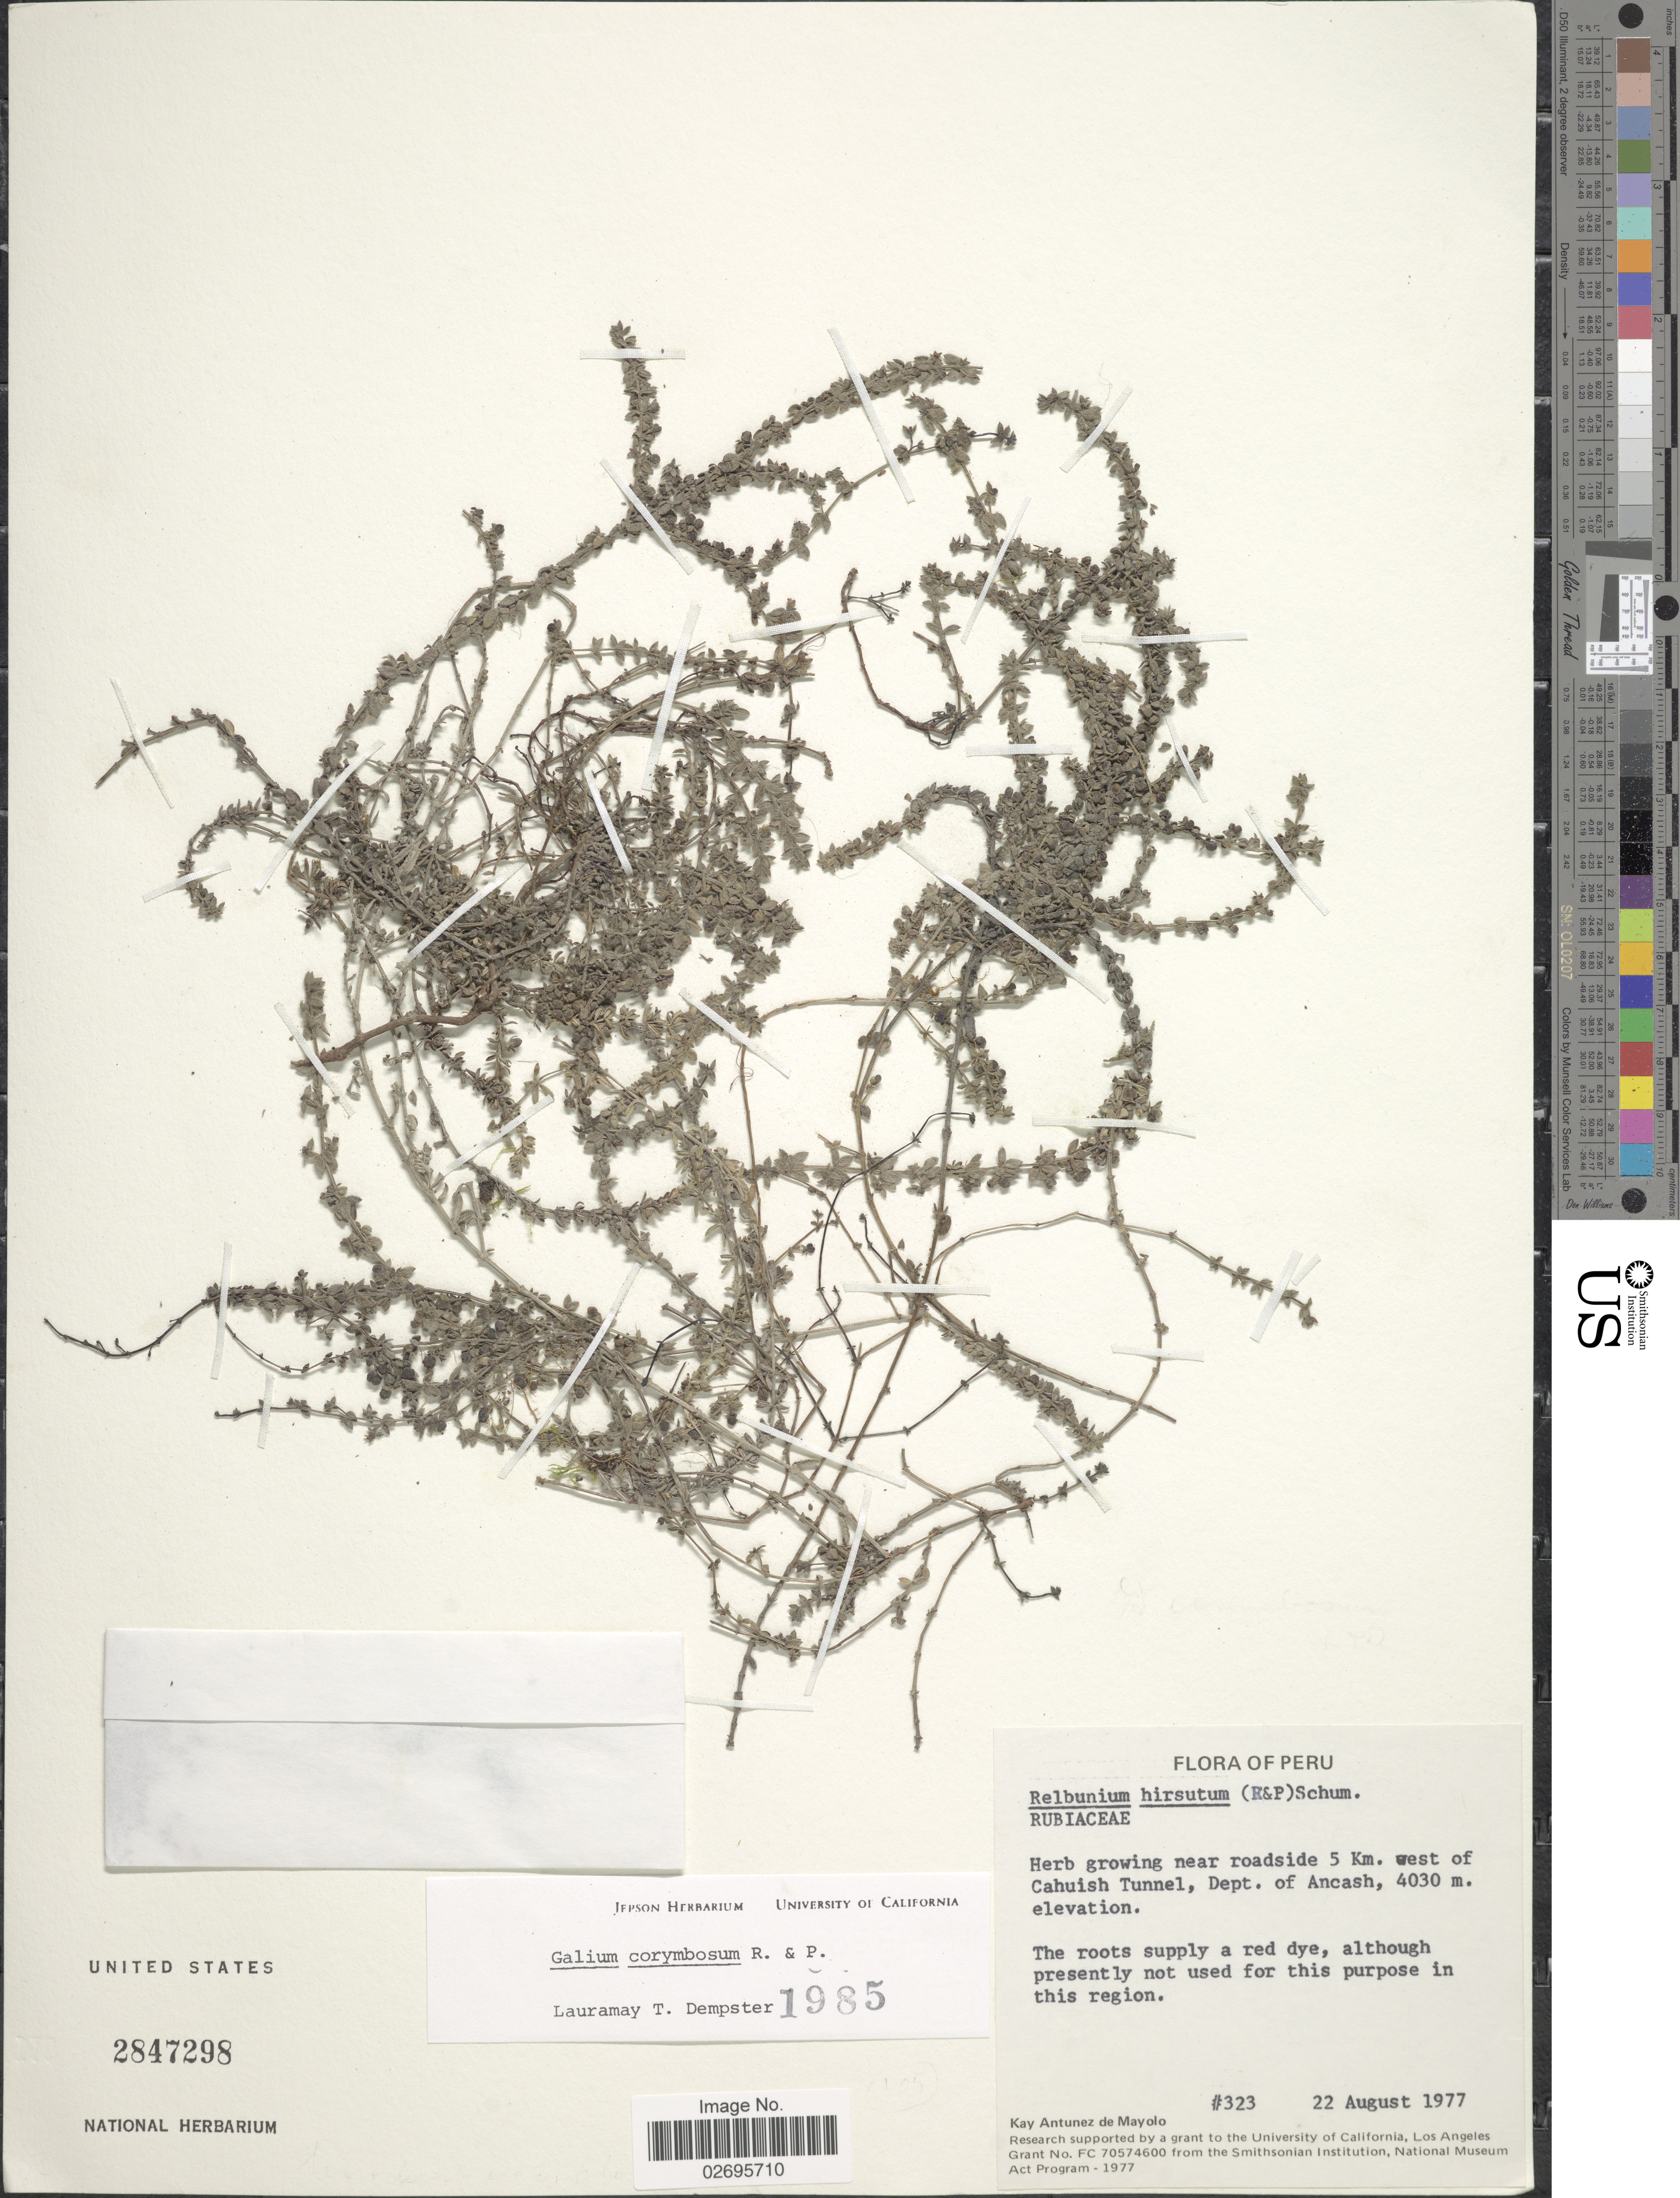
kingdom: Plantae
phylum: Tracheophyta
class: Magnoliopsida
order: Gentianales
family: Rubiaceae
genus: Galium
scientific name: Galium corymbosum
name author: Ruiz & Pav.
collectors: K. Antunez de Mayolo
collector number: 323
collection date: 1977-08-22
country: Peru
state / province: Ancash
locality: Near roadside 5 Km. west of Cahuish Tunnel, Dept. of Ancash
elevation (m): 4030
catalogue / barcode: US 2847298